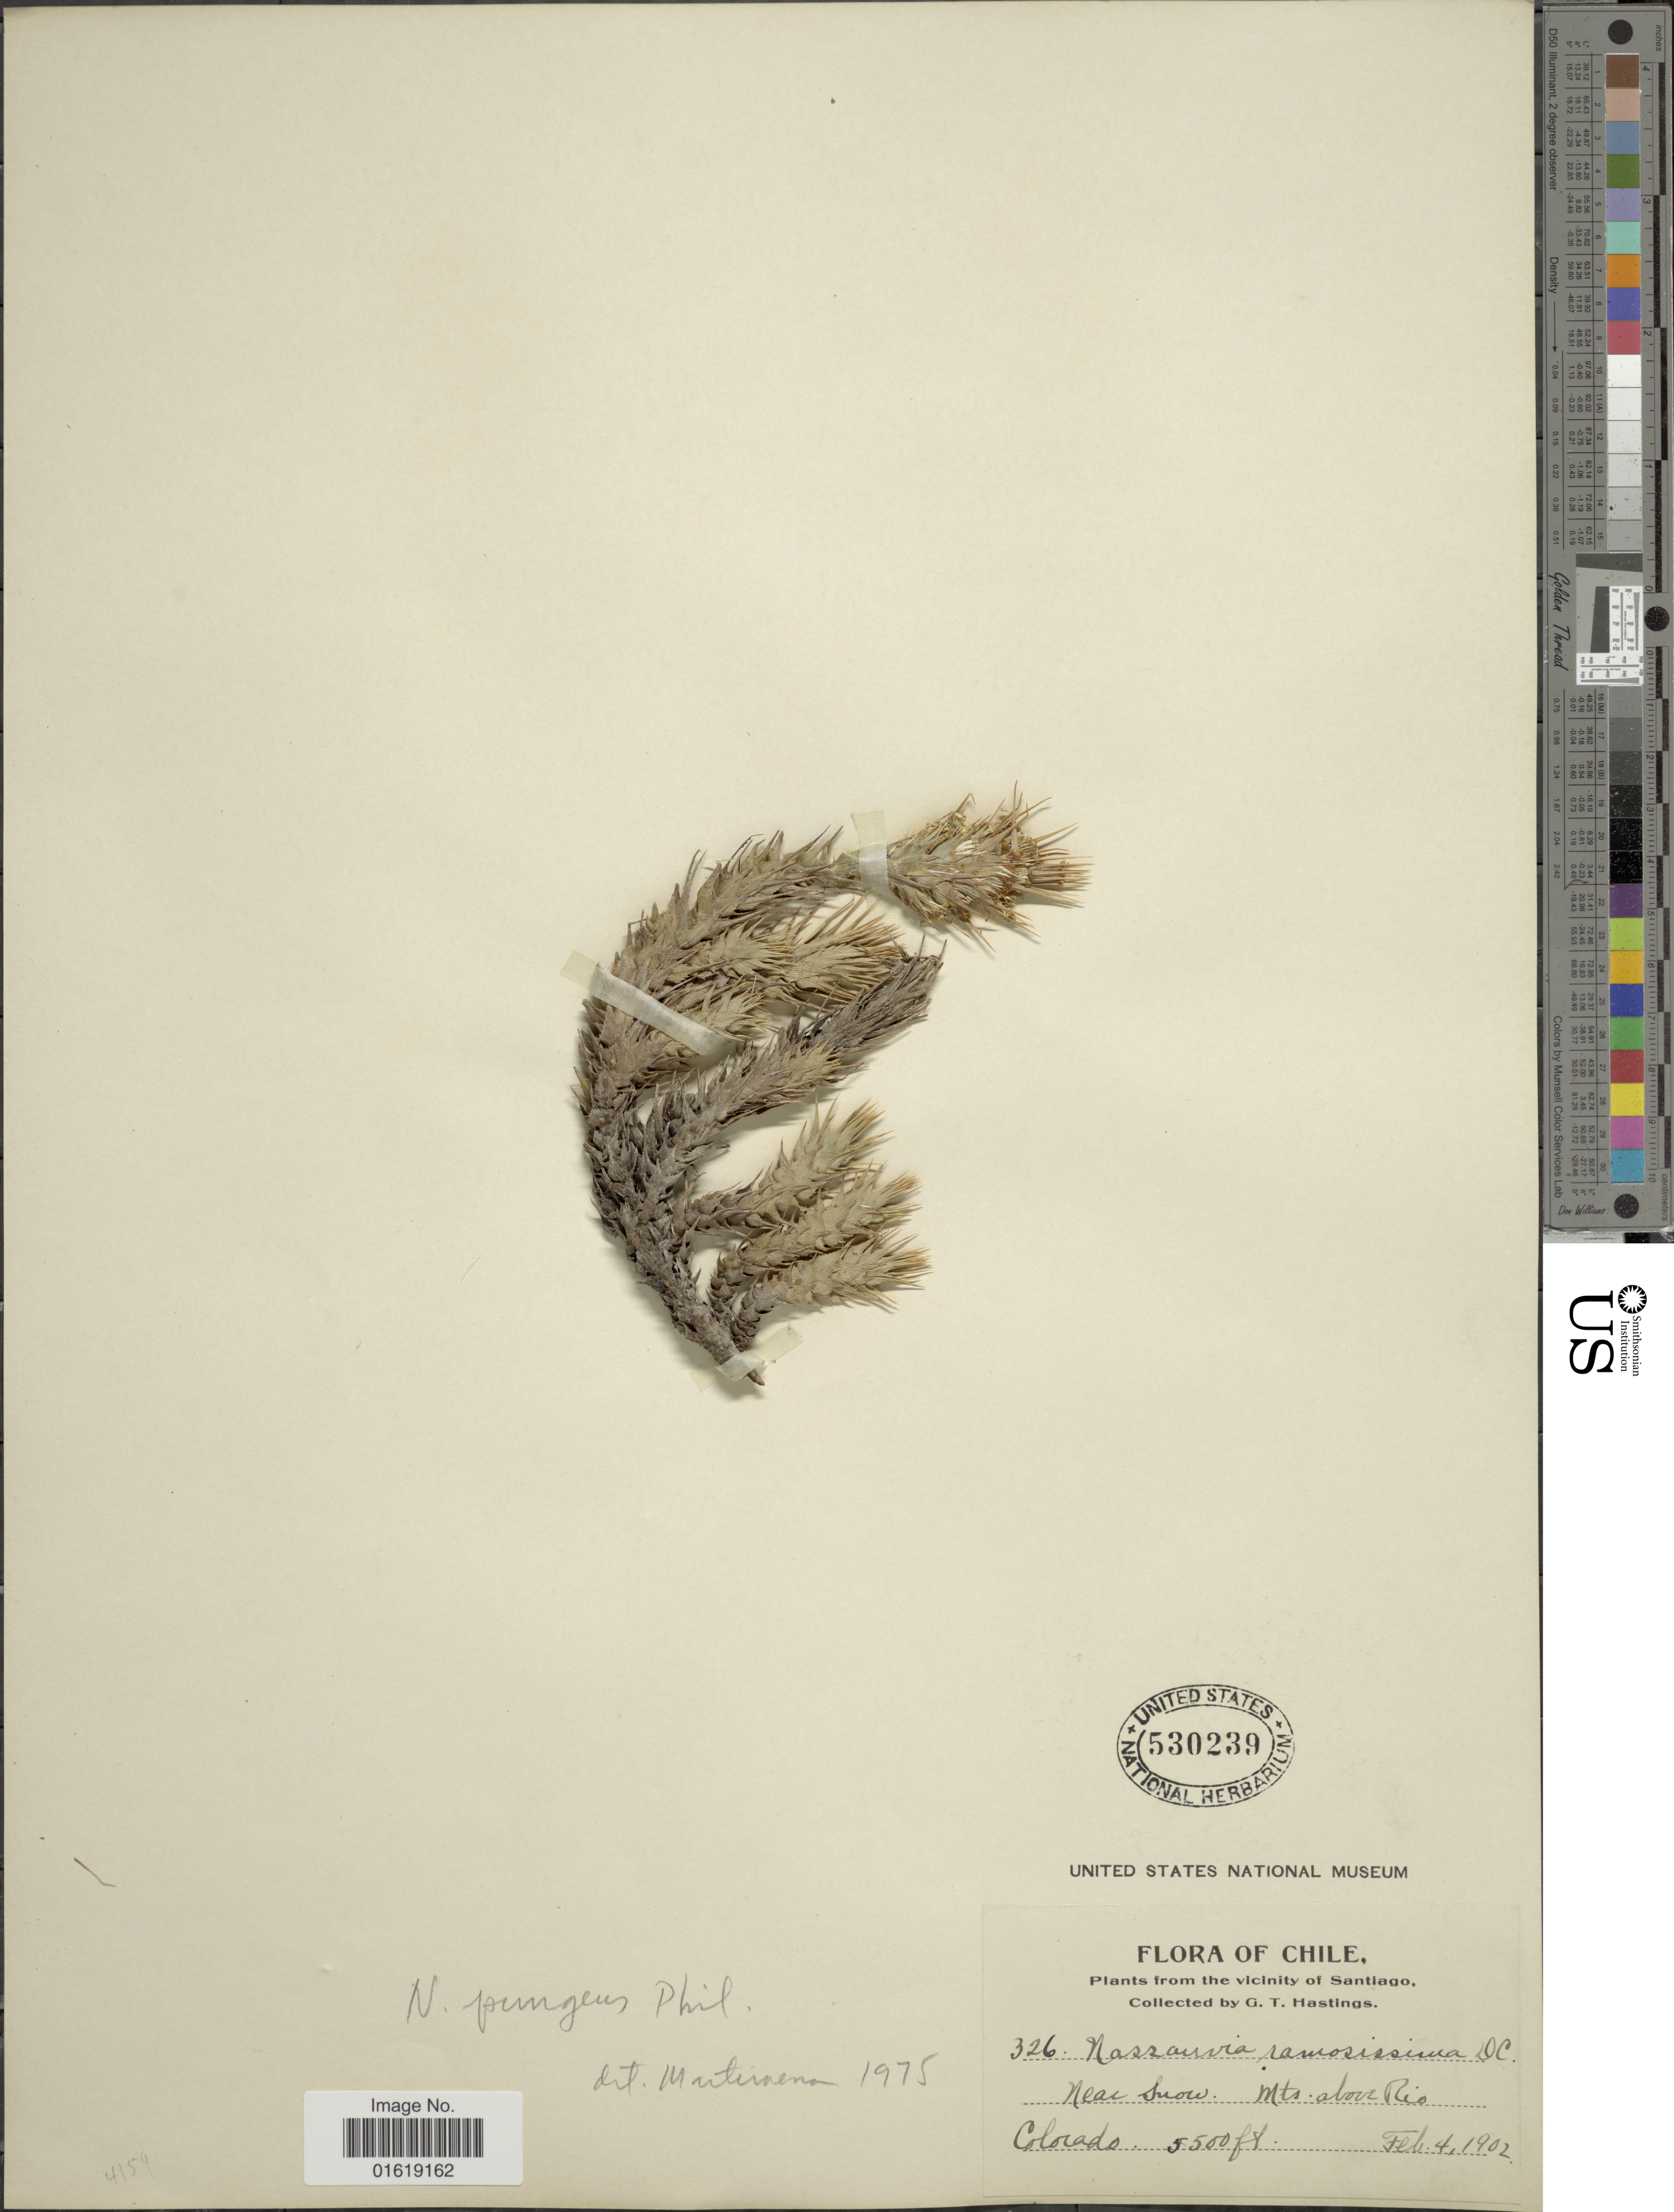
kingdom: Plantae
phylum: Tracheophyta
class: Magnoliopsida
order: Asterales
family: Asteraceae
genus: Nassauvia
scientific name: Nassauvia pyramidalis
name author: Meyen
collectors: G. Hastings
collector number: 326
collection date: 1902-02-04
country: Chile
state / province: Región Metropolitana (RM)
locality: Vicinity of Santiago. Near Snow, Mts. above Rio Colorado.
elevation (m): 1676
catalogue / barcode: US 530239